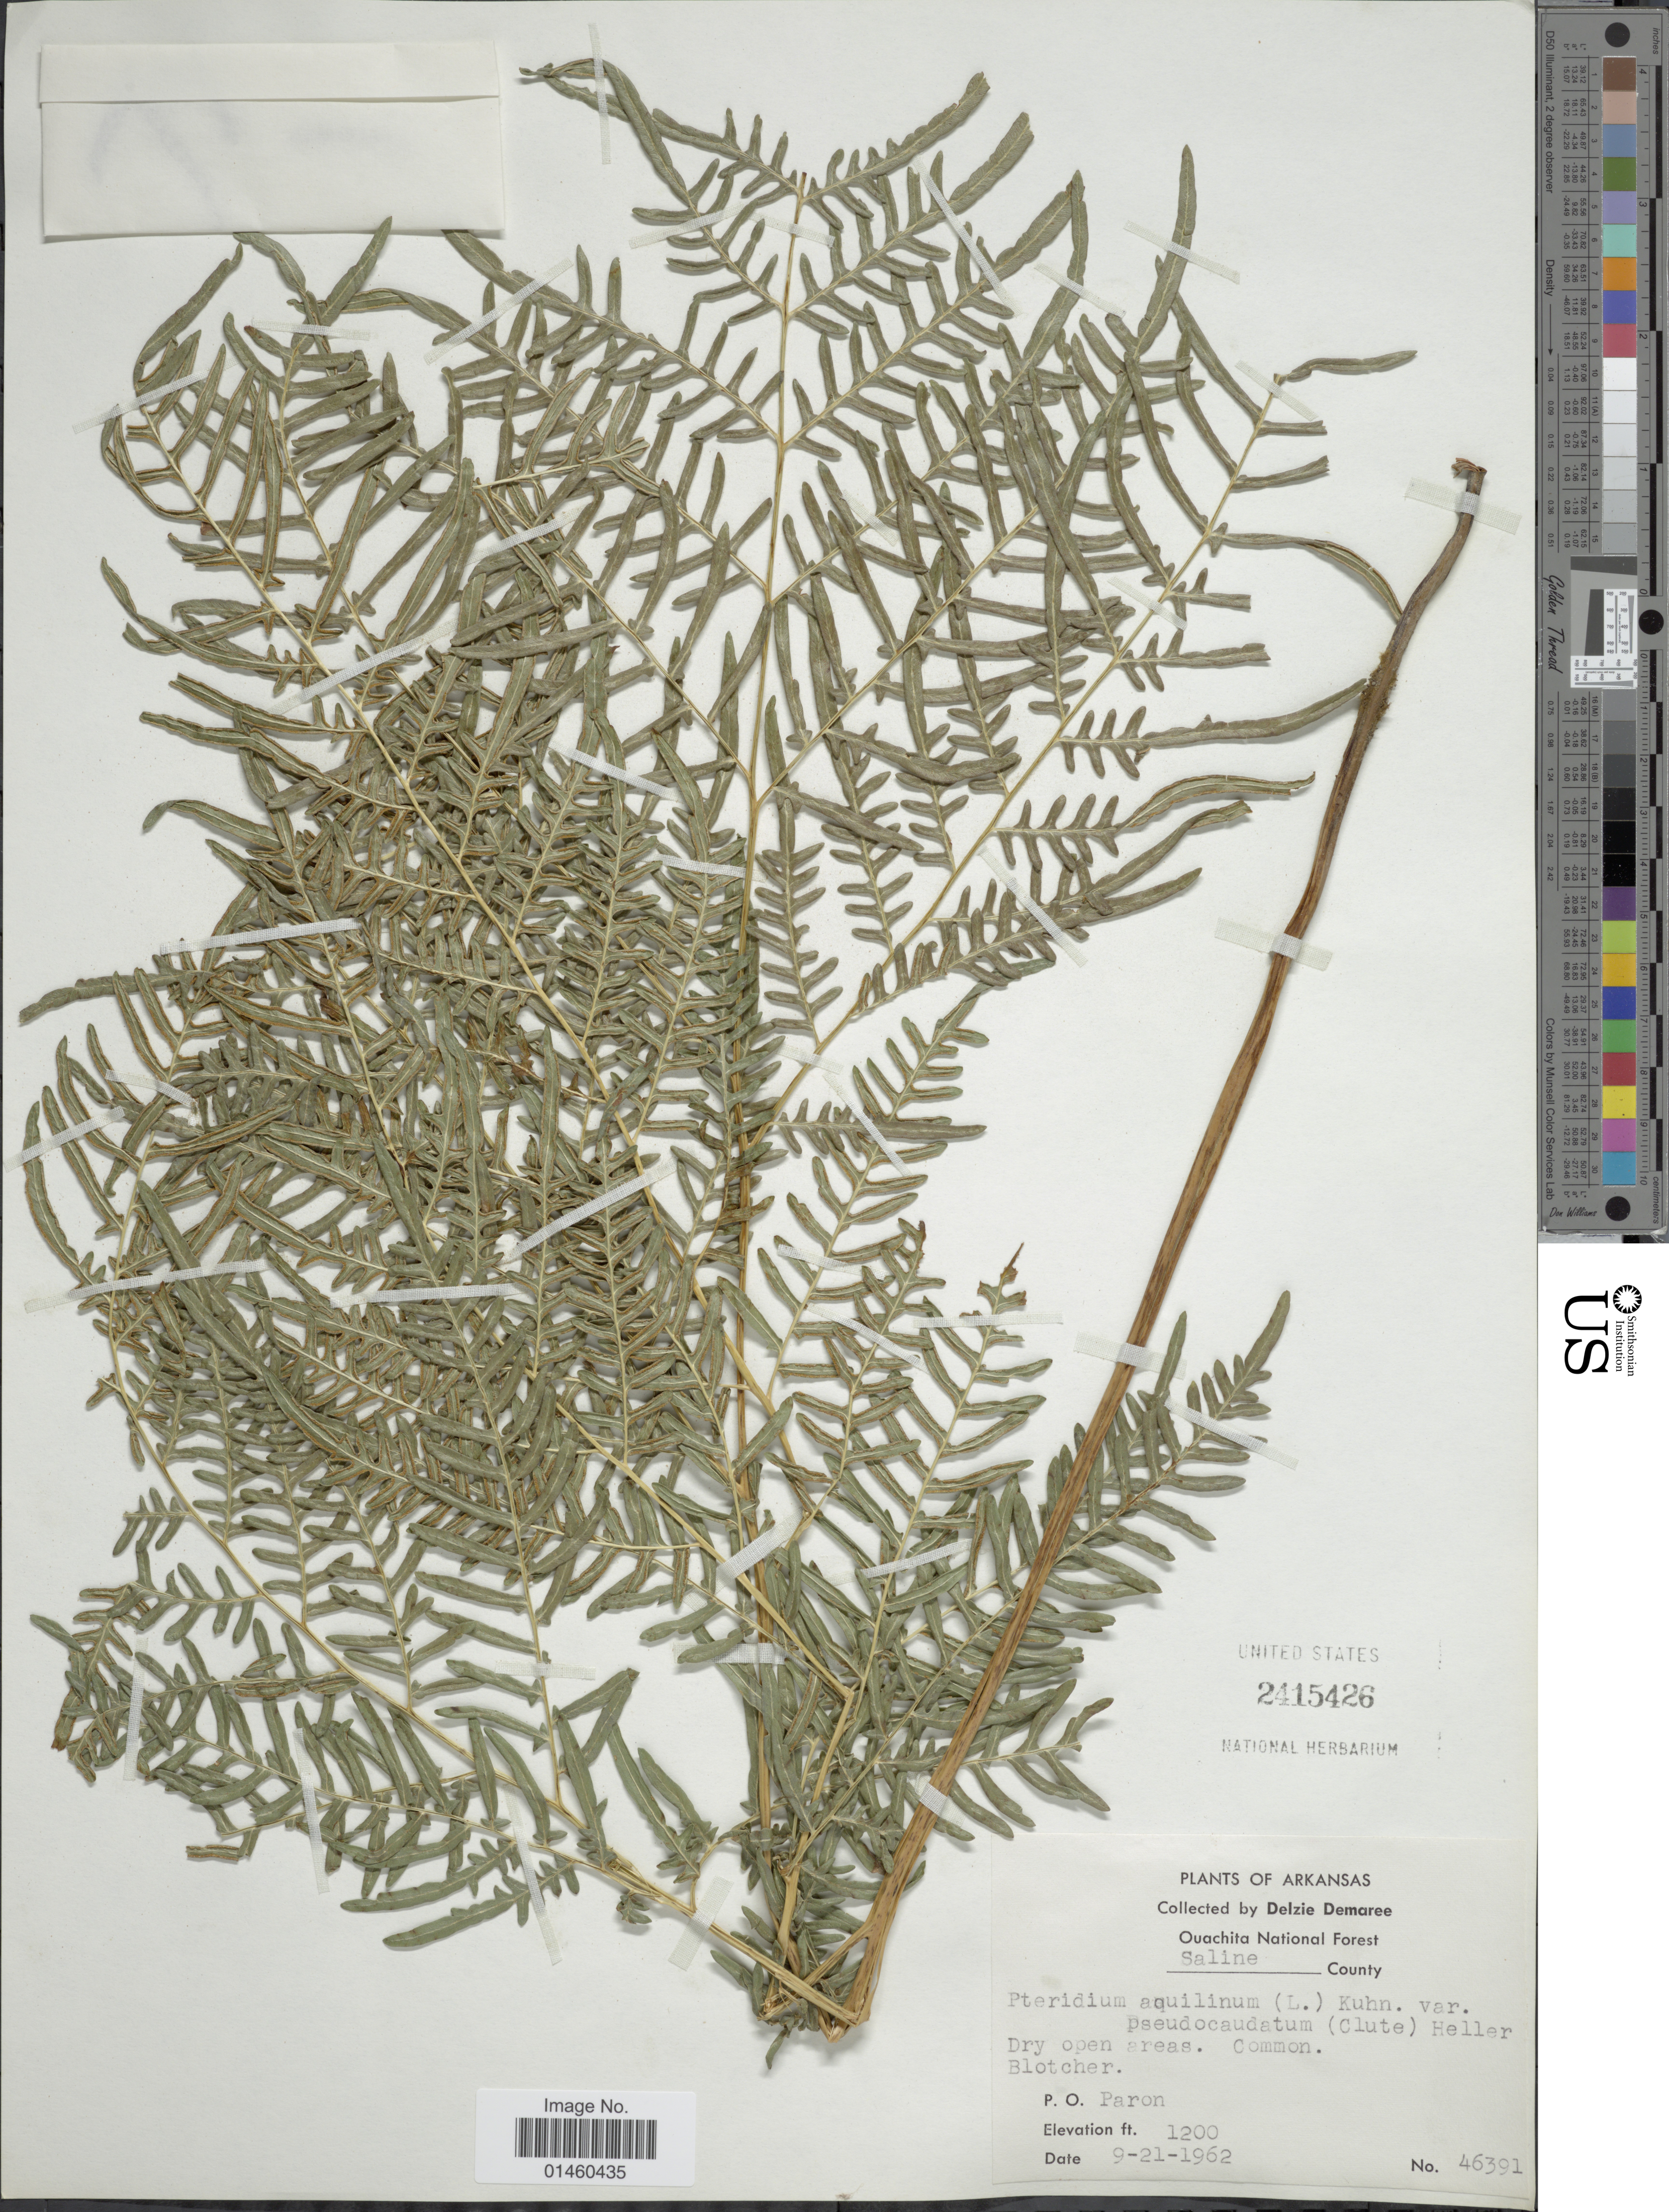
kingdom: Plantae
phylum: Tracheophyta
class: Polypodiopsida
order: Polypodiales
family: Dennstaedtiaceae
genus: Pteridium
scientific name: Pteridium aquilinum var. pseudocaudatum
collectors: D. Demaree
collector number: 46391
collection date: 1962-09-21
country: United States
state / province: Arkansas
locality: Ouachita National Forest, Saline County, P.O. Paron.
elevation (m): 366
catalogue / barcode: US 2415426